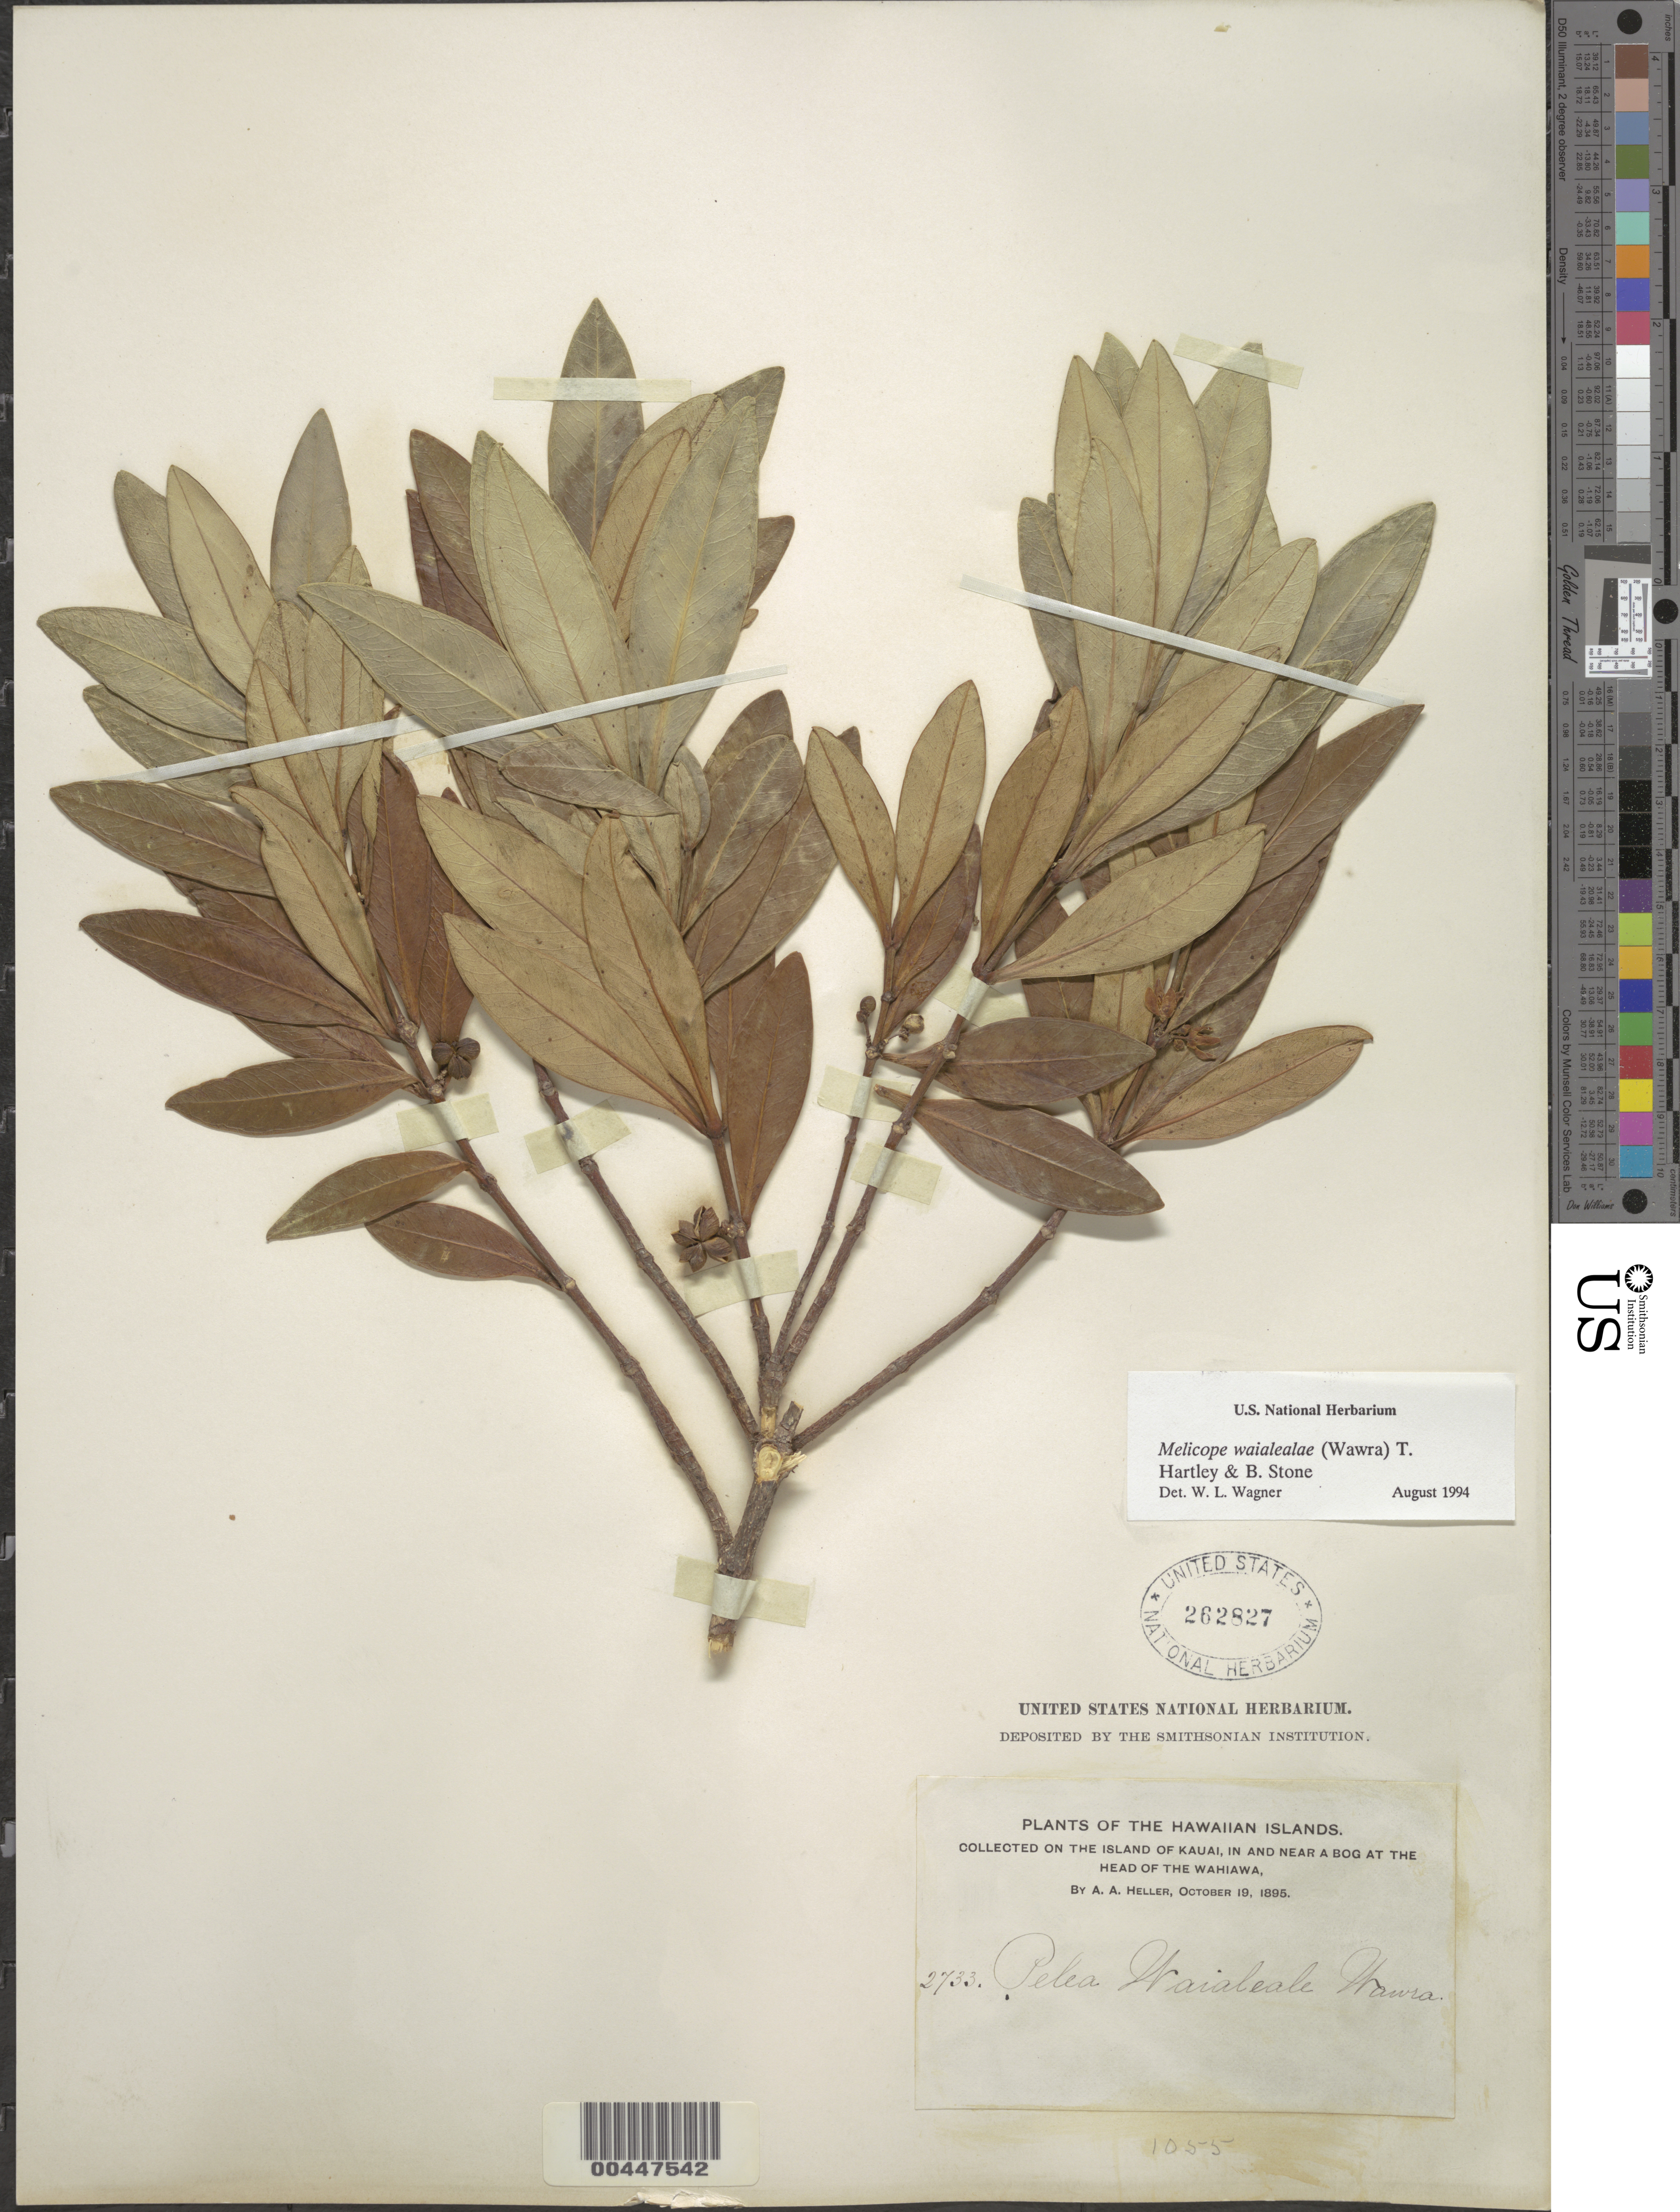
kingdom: Plantae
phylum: Tracheophyta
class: Magnoliopsida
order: Sapindales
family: Rutaceae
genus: Melicope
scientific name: Melicope waialealae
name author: (Wawra) T.G. Hartley & B.C. Stone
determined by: Wagner, W. L., (BOT), Smithsonian Institution - National Museum of Natural History (UNITED STATES)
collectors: A. A. Heller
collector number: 2733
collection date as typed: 19 Oct 1895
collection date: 1895-10-19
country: United States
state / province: Hawaii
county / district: Kauai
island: Kaua'i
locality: In and near bog at the head of the Wahiawa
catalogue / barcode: US 262827